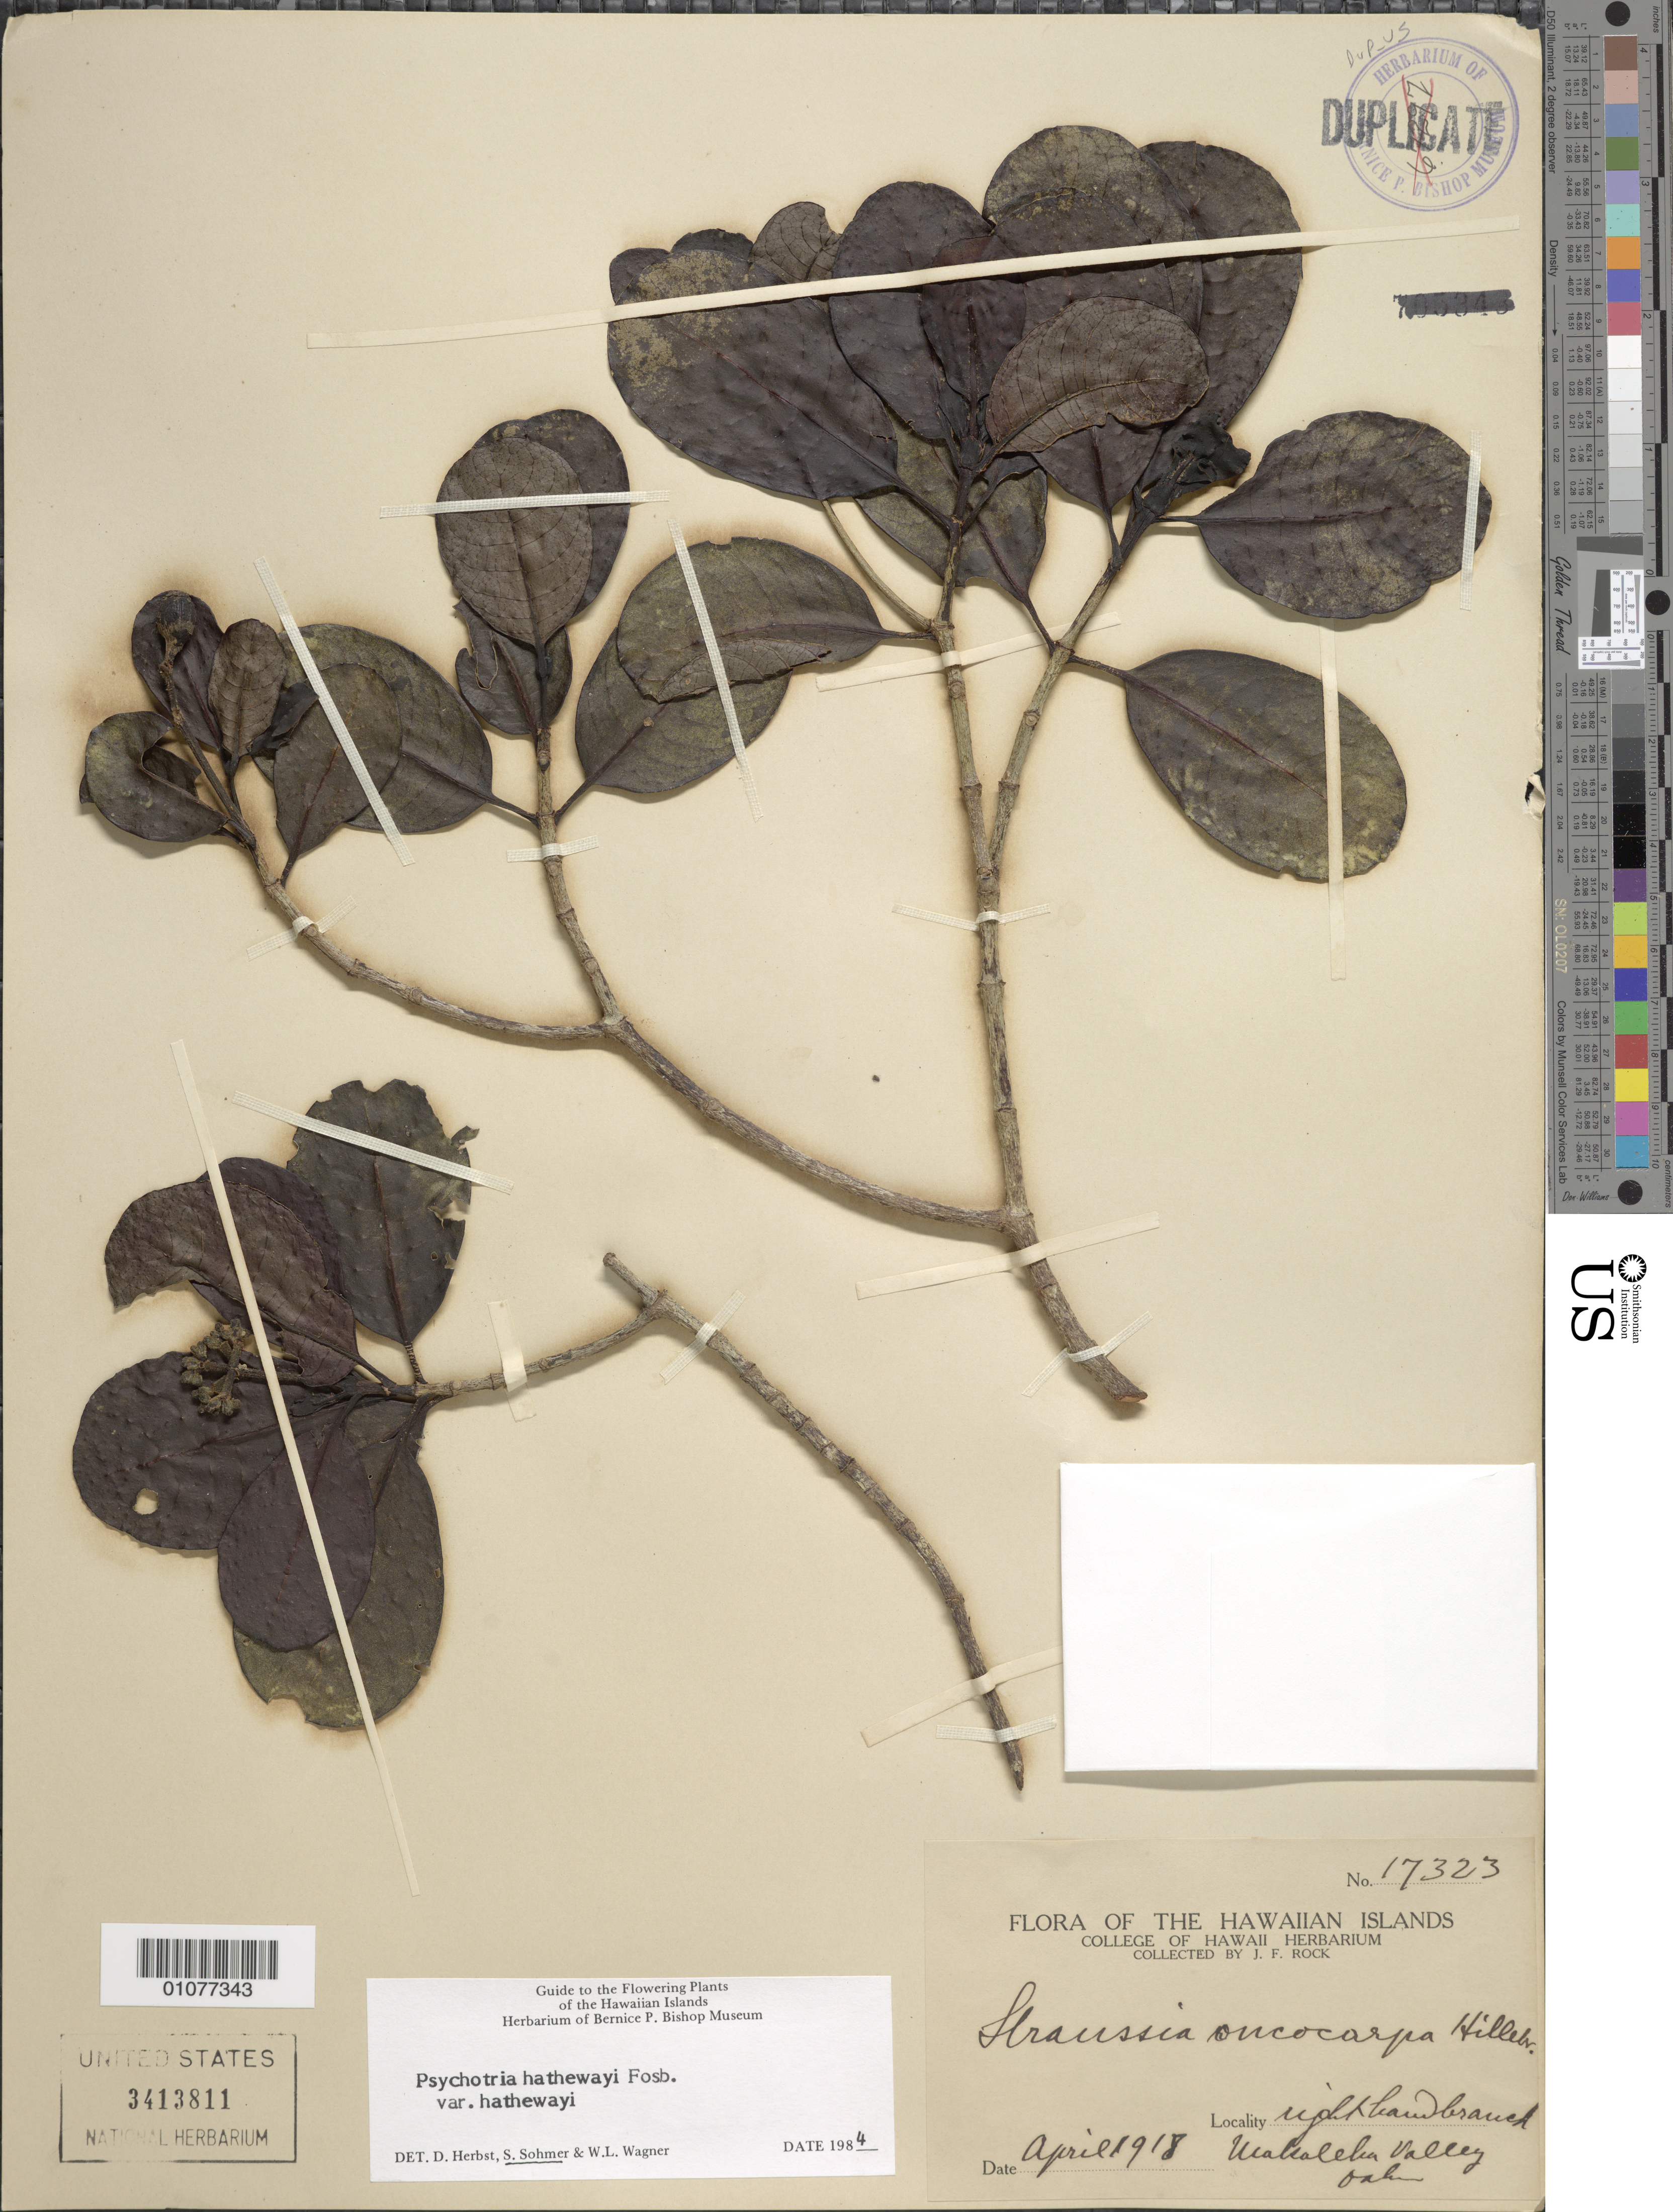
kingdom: Plantae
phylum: Tracheophyta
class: Magnoliopsida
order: Gentianales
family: Rubiaceae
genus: Psychotria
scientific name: Psychotria hathewayi var. hathewayi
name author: Fosberg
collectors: J. F. Rock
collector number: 17323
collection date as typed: --/Apr/1918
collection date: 1918-04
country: United States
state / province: Hawaii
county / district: Honolulu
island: Oahu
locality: right hand branch, Makaleha Valley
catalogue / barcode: US 3413811